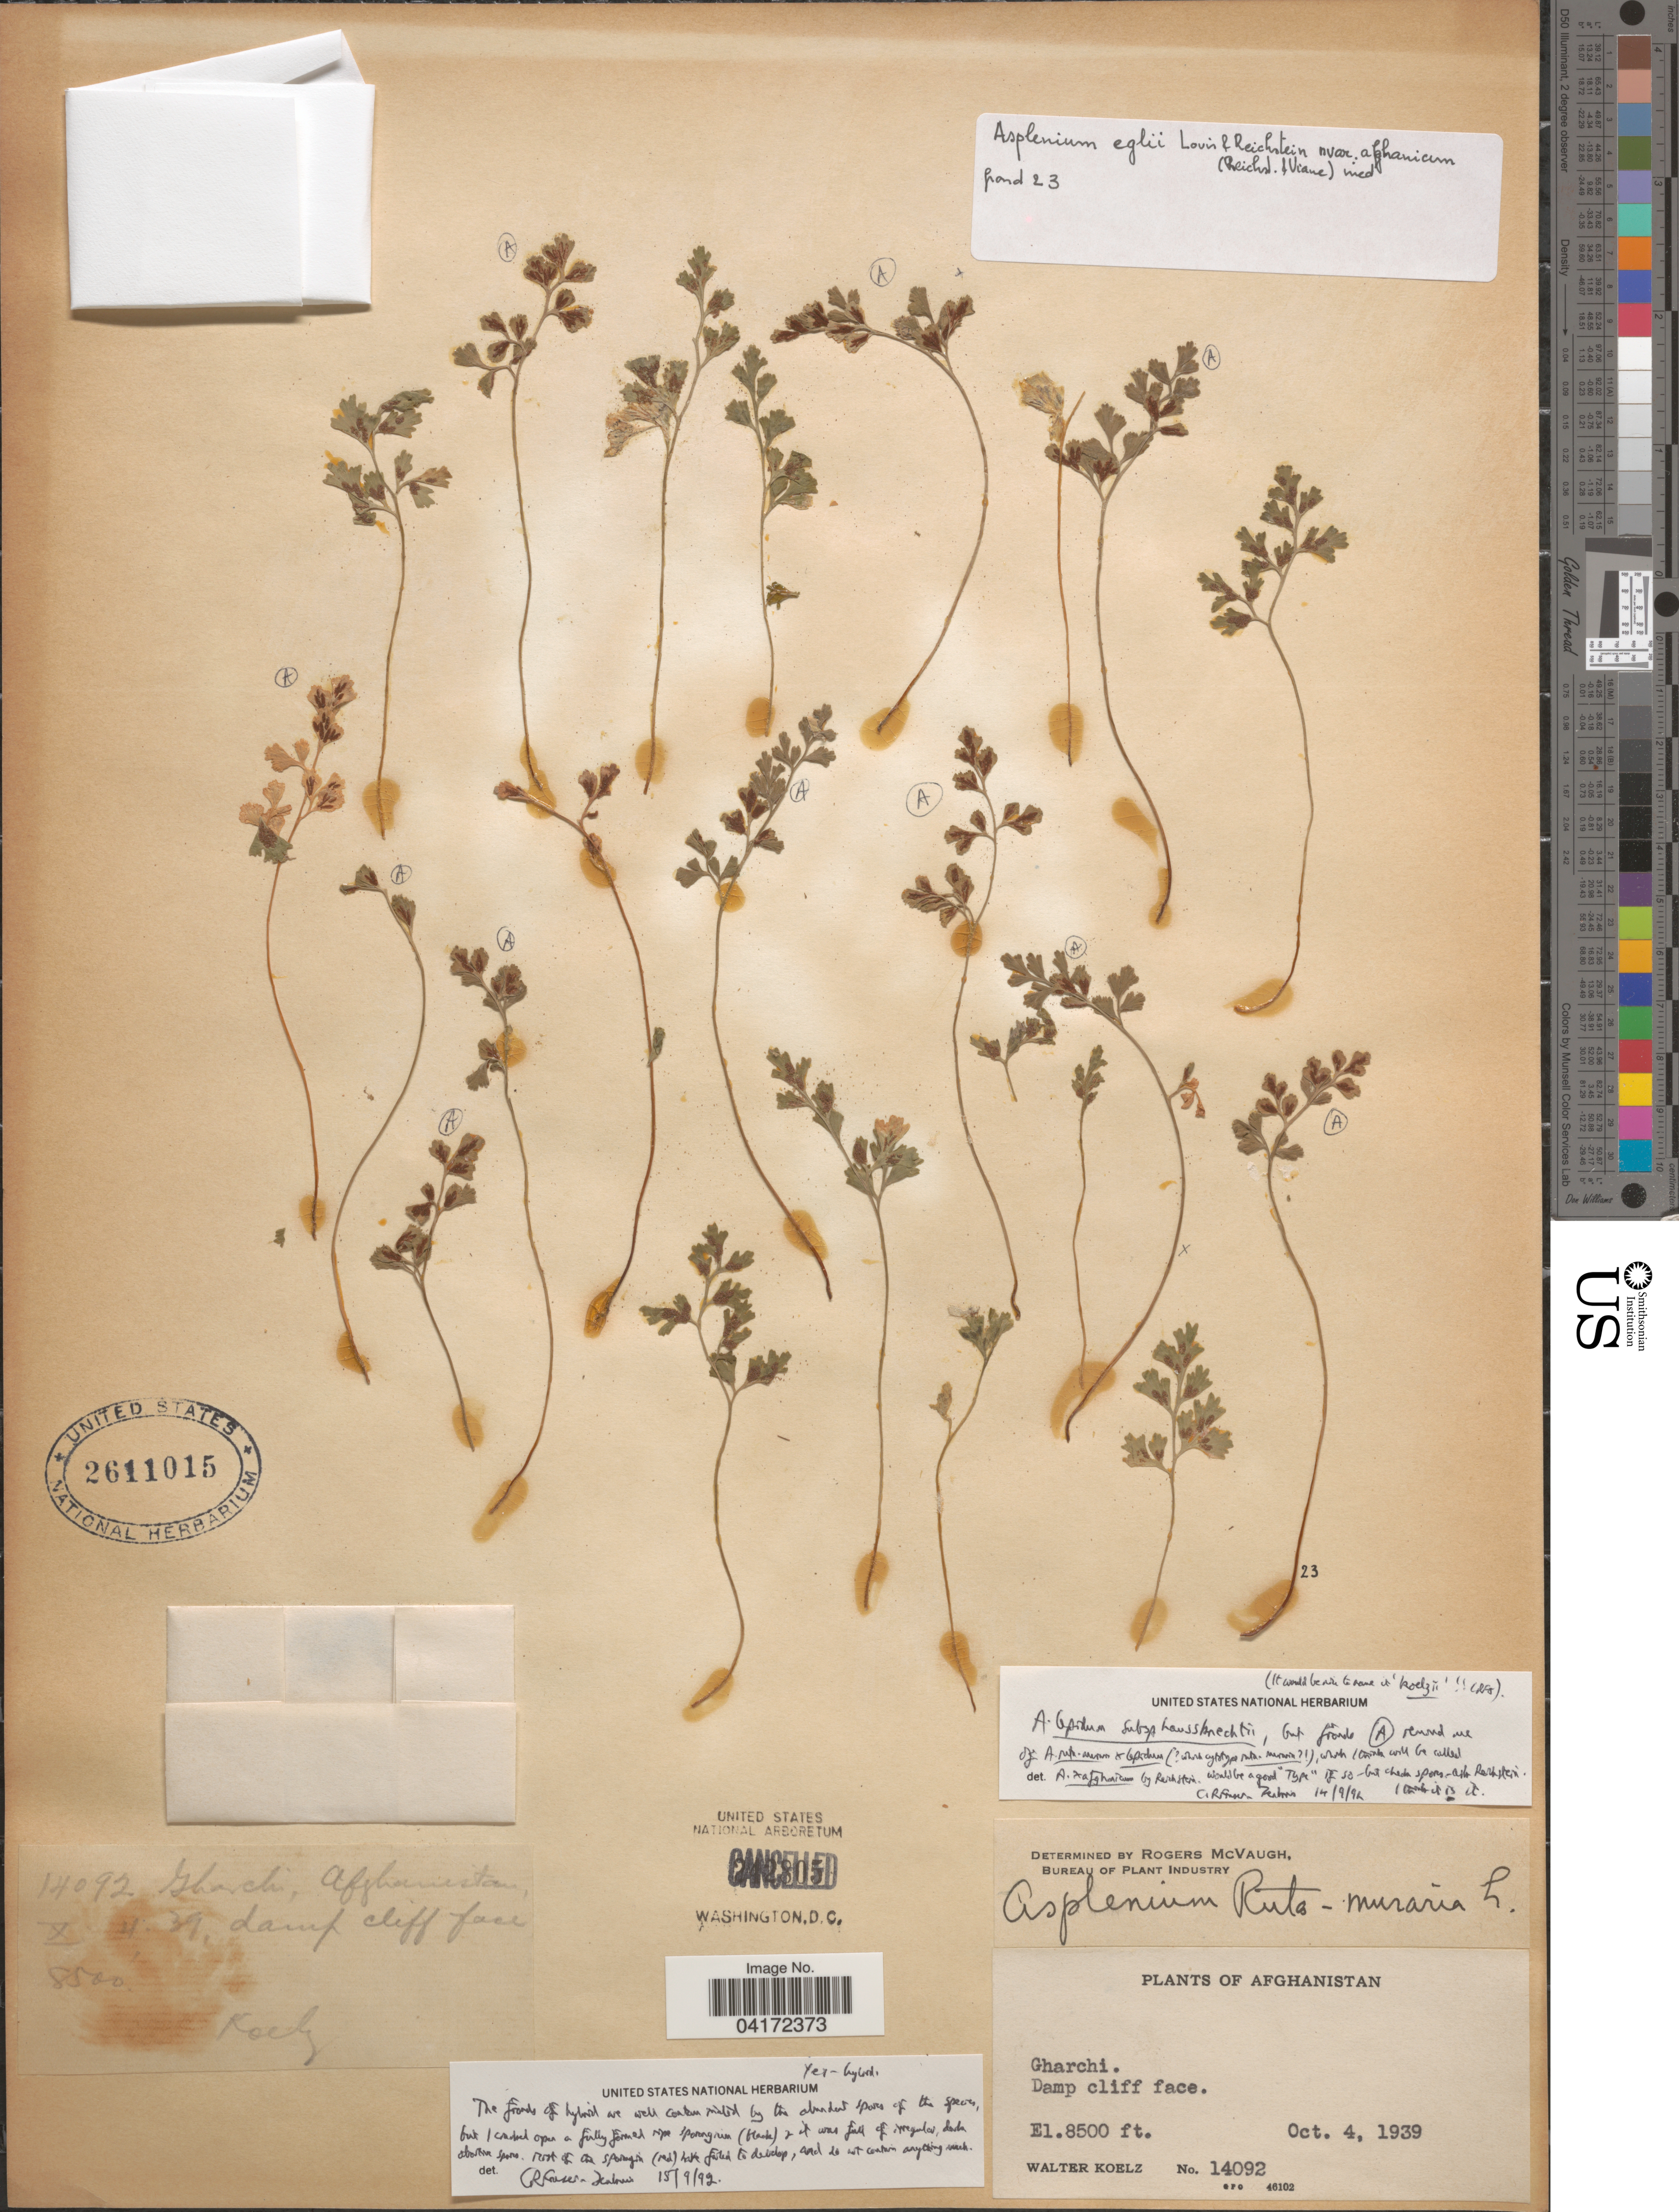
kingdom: Plantae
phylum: Tracheophyta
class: Polypodiopsida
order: Polypodiales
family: Aspleniaceae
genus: Asplenium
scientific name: Asplenium ruta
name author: Wall.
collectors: W. N. Koelz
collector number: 14092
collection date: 1939-10-04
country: Afghanistan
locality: Gharchi.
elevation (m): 2591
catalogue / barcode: US 2611015